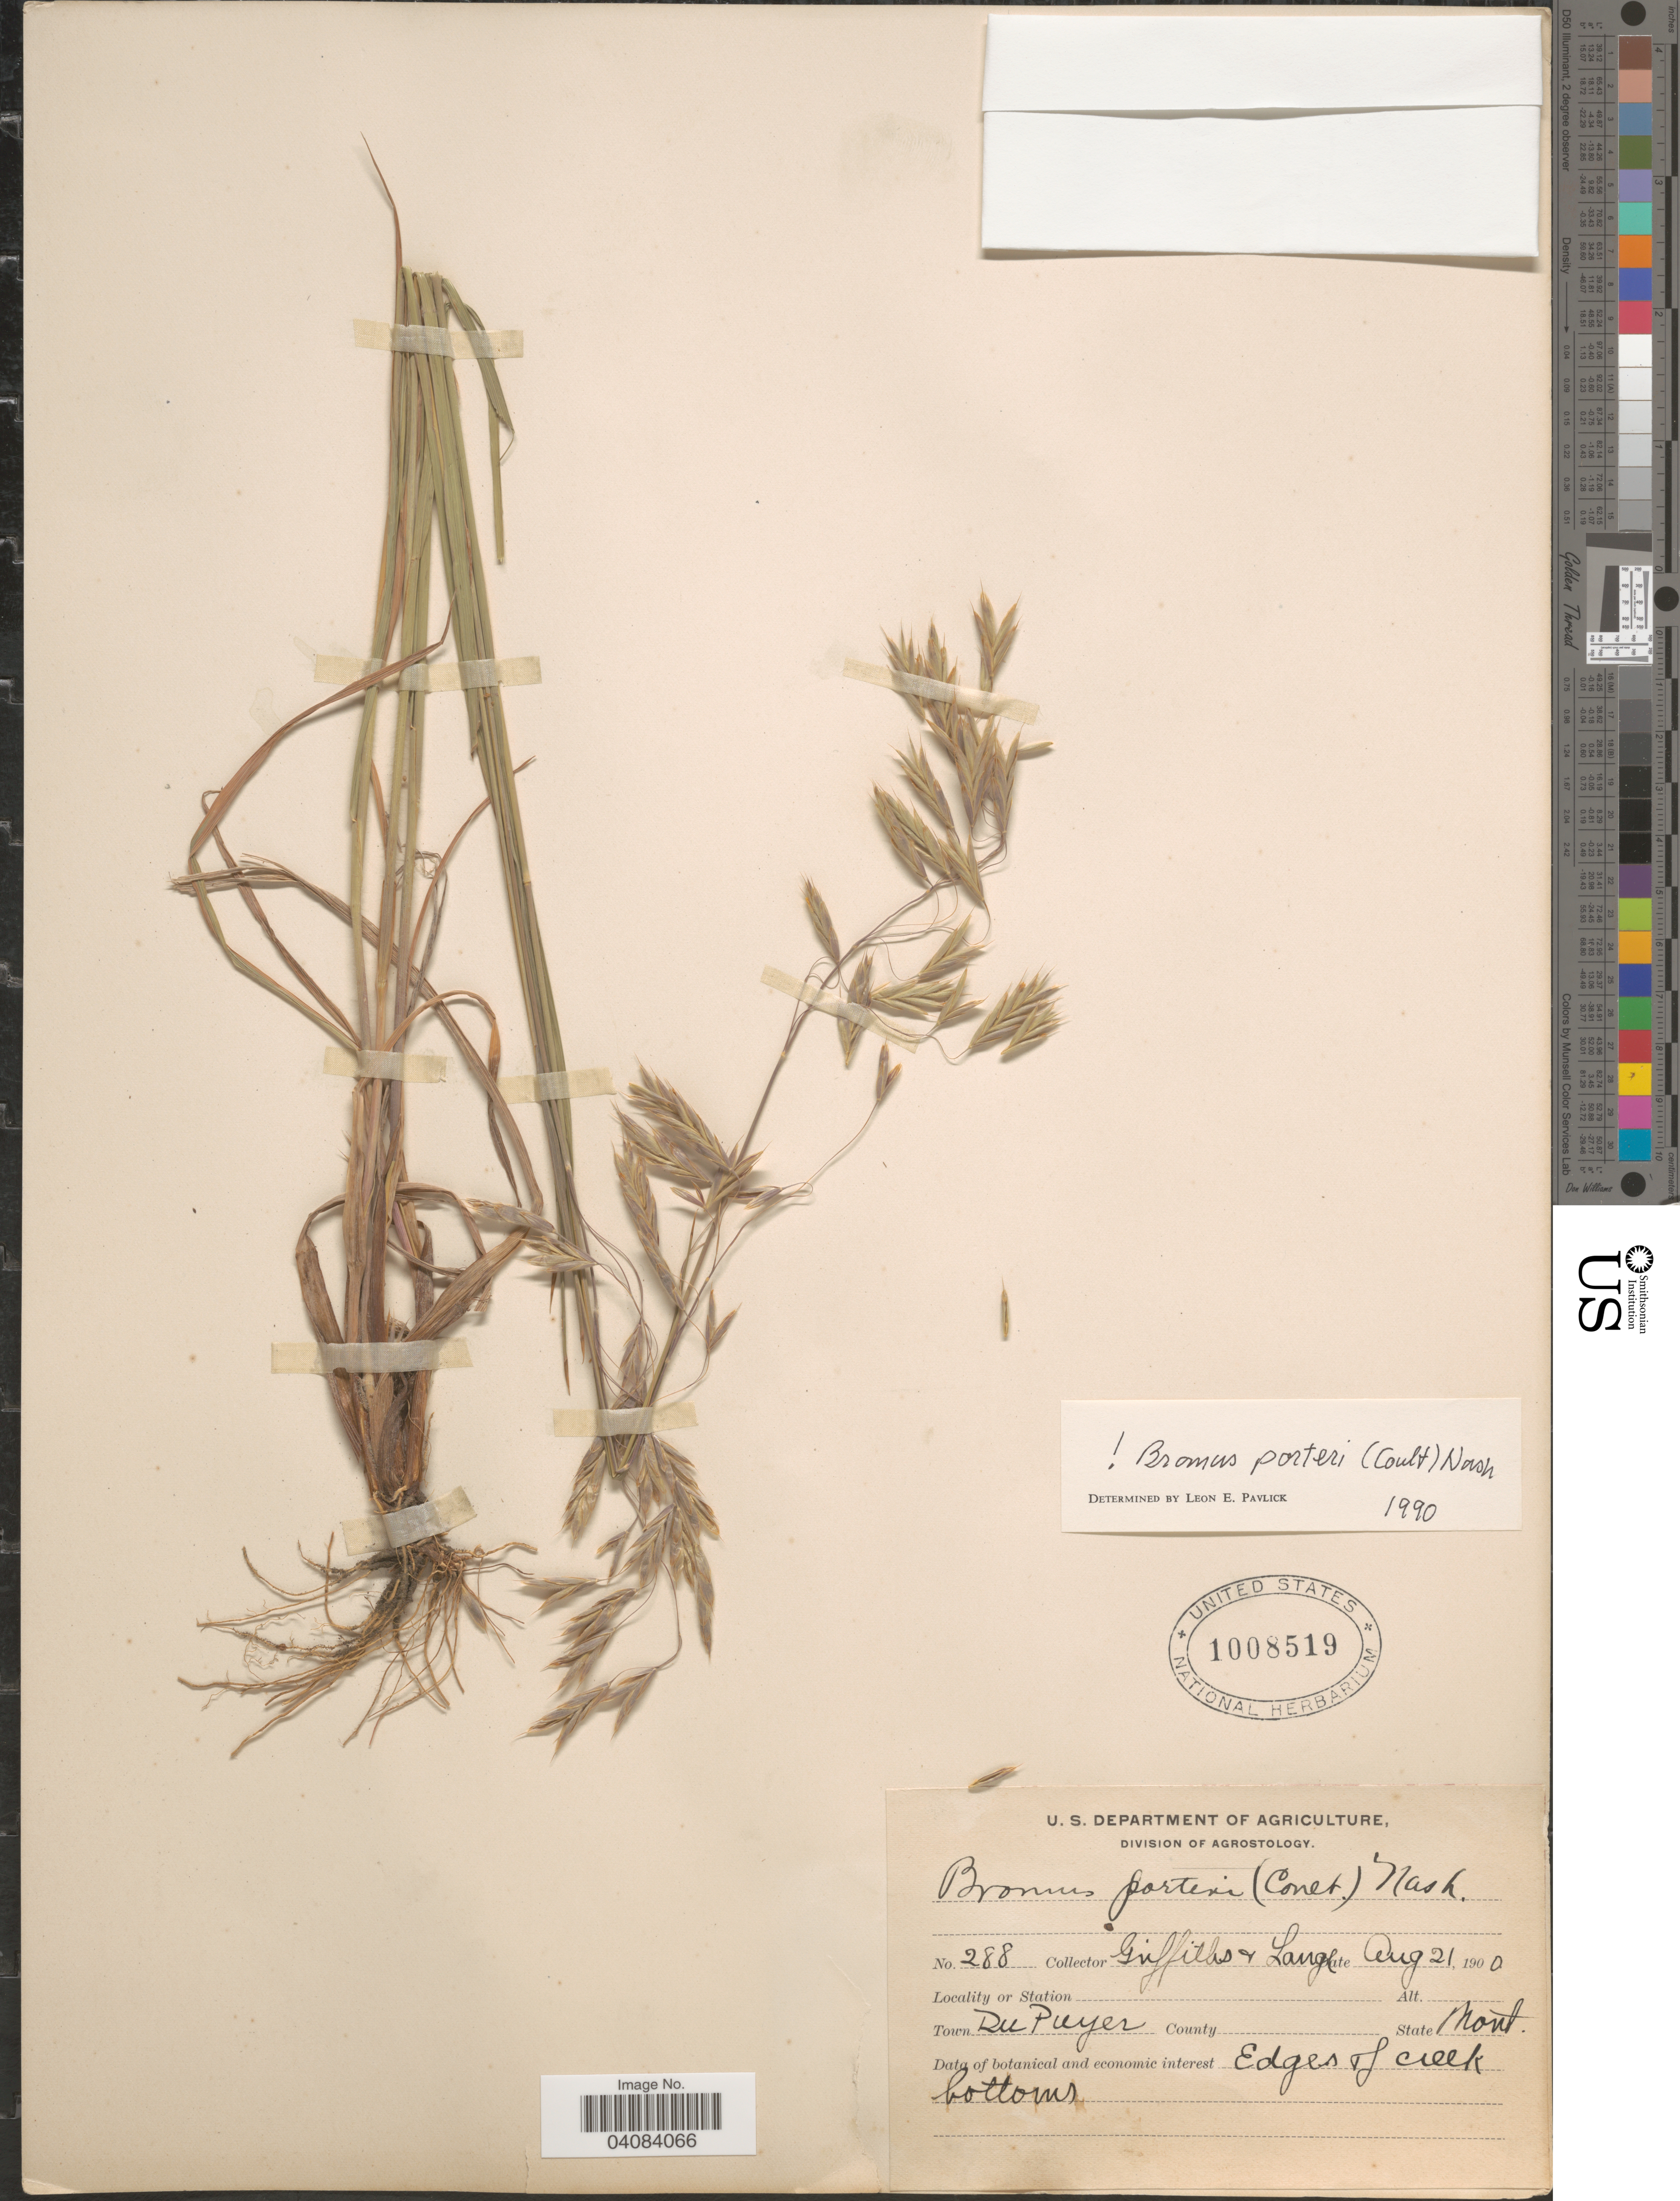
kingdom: Plantae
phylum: Tracheophyta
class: Liliopsida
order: Poales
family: Poaceae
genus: Bromus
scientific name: Bromus porteri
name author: (J.M. Coult.) Nash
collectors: -- Griffiths & -- Lange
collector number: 288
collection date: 1900-08-21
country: United States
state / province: Montana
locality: Town Du Puyer. Edges of creek bottoms.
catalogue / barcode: US 1008519